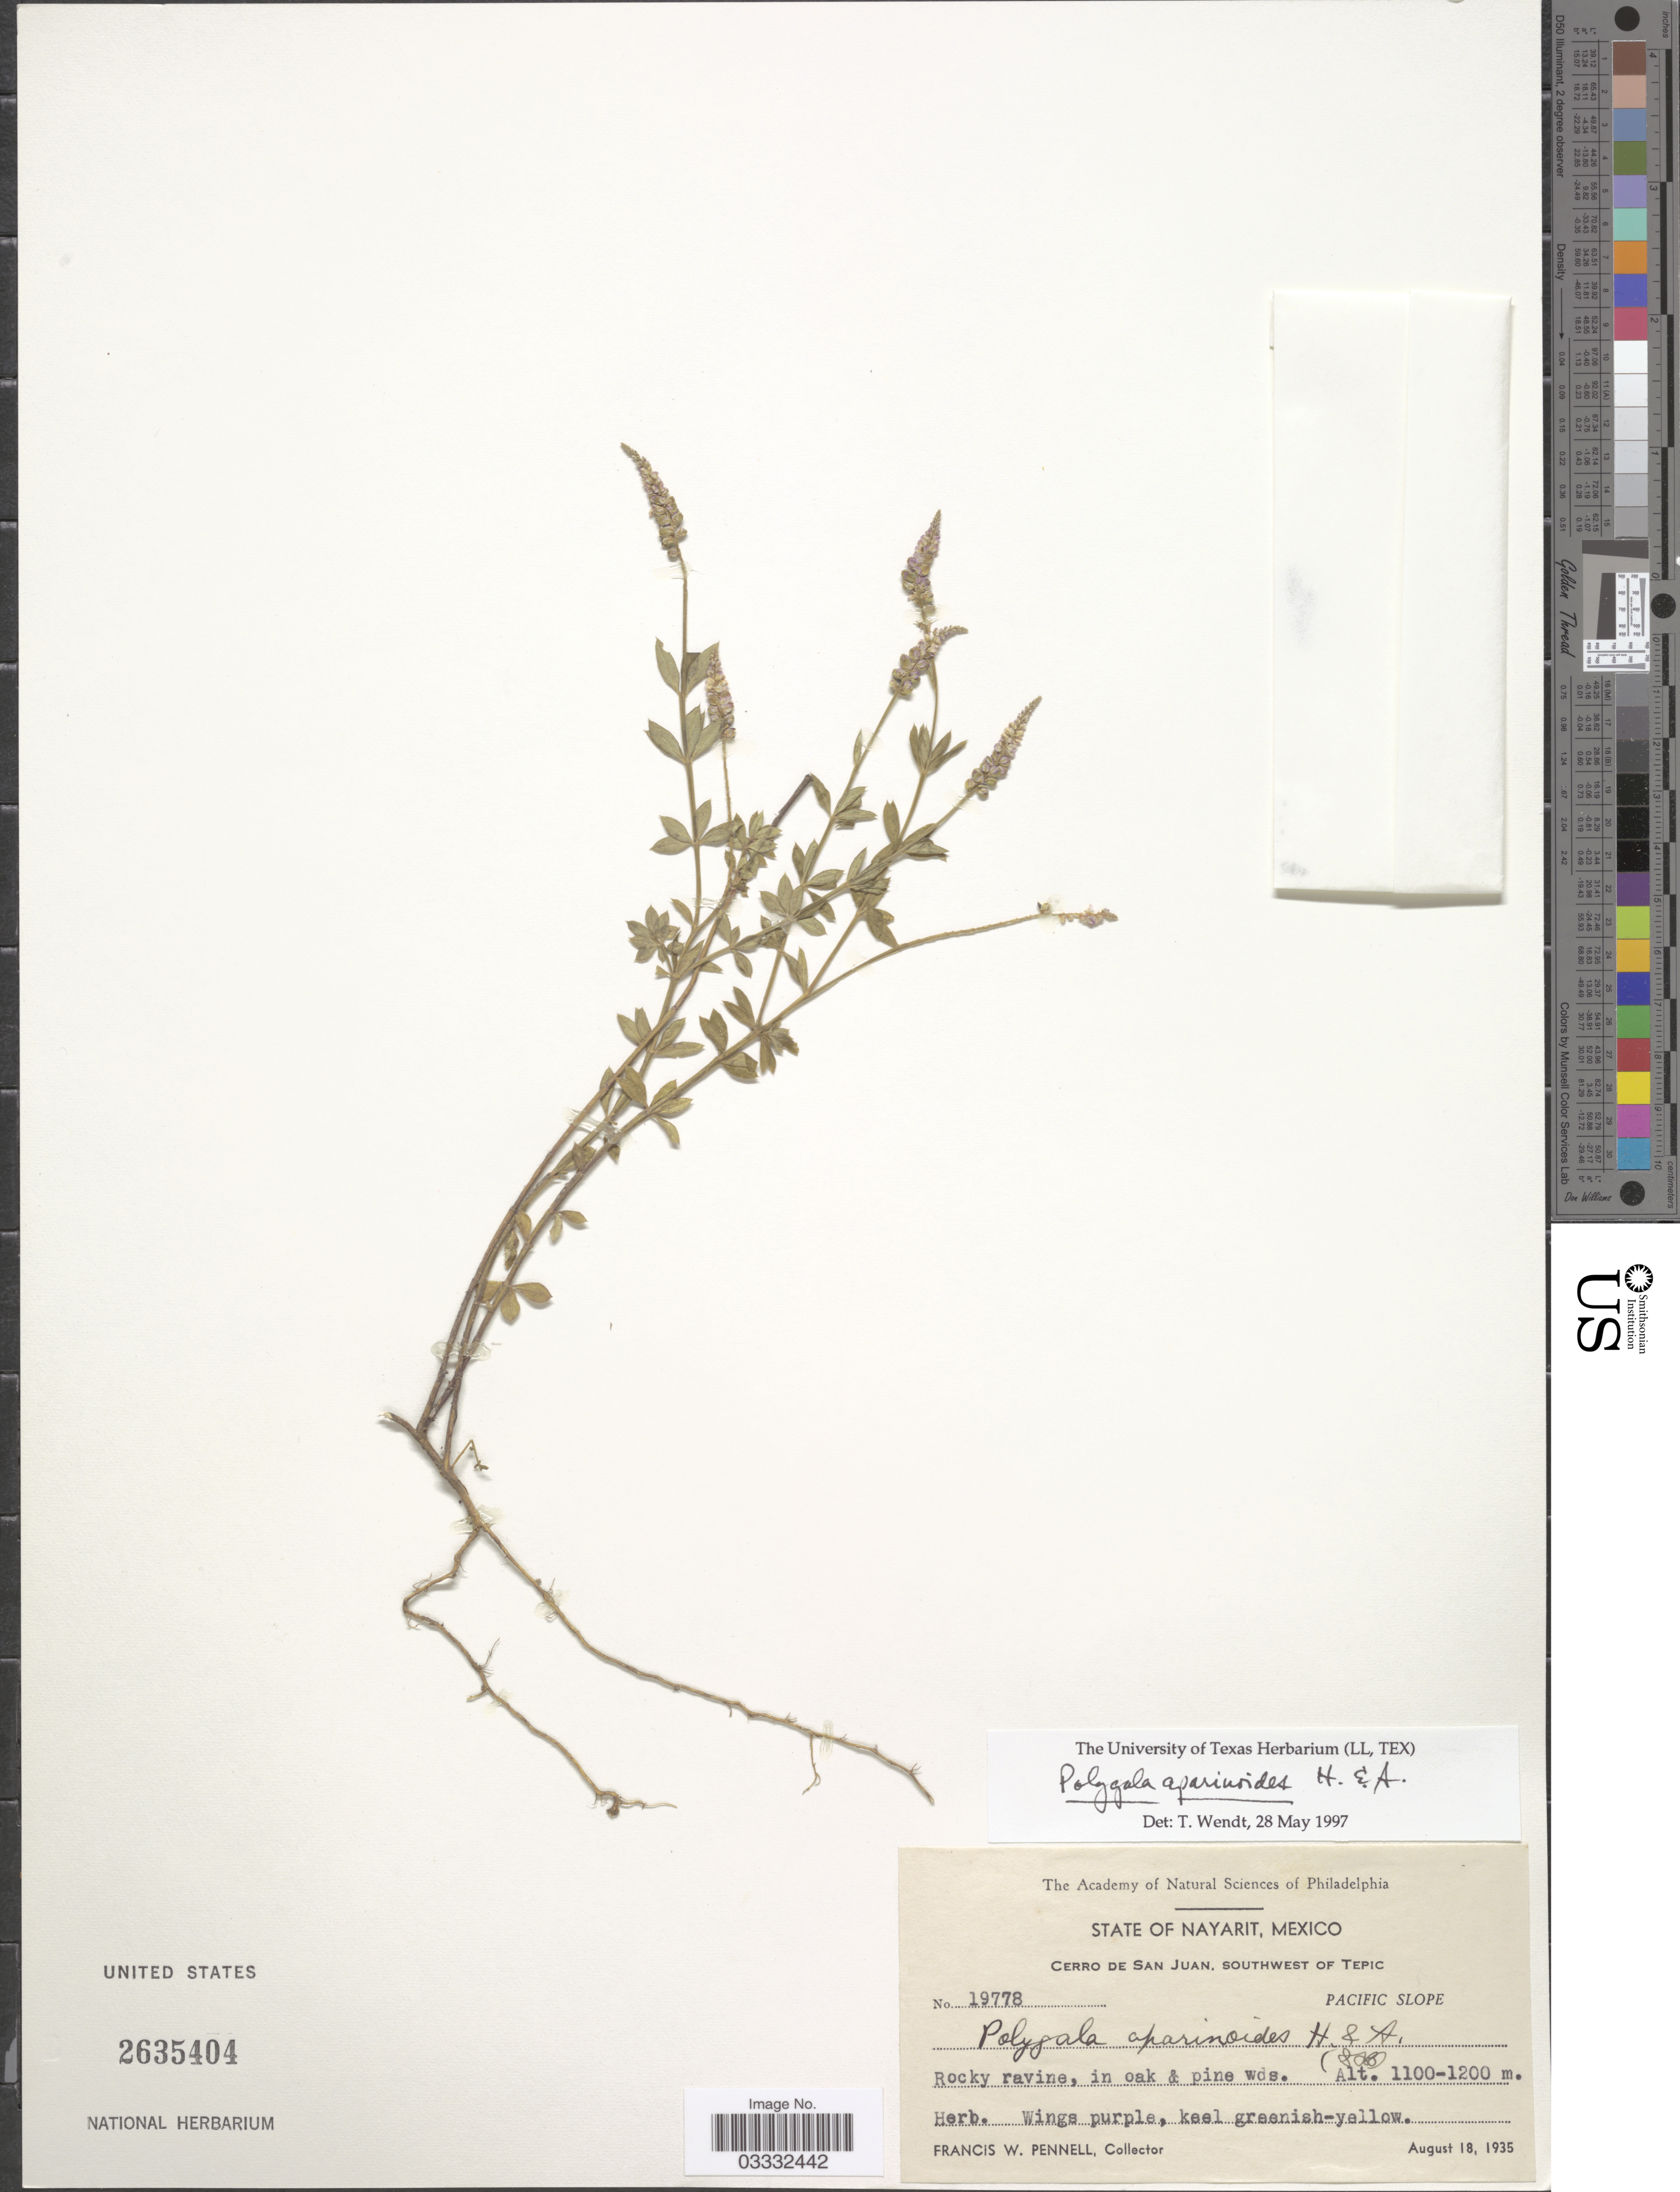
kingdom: Plantae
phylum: Tracheophyta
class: Magnoliopsida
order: Fabales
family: Polygalaceae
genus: Polygala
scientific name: Polygala aparinoides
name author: Hook. & Arn.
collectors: F. W. Pennell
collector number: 19778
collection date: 1935-08-18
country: Mexico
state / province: Nayarit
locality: Cerro de San Juan, Southwest of Tepic. Pacific Slope.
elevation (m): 1100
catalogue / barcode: US 2635404